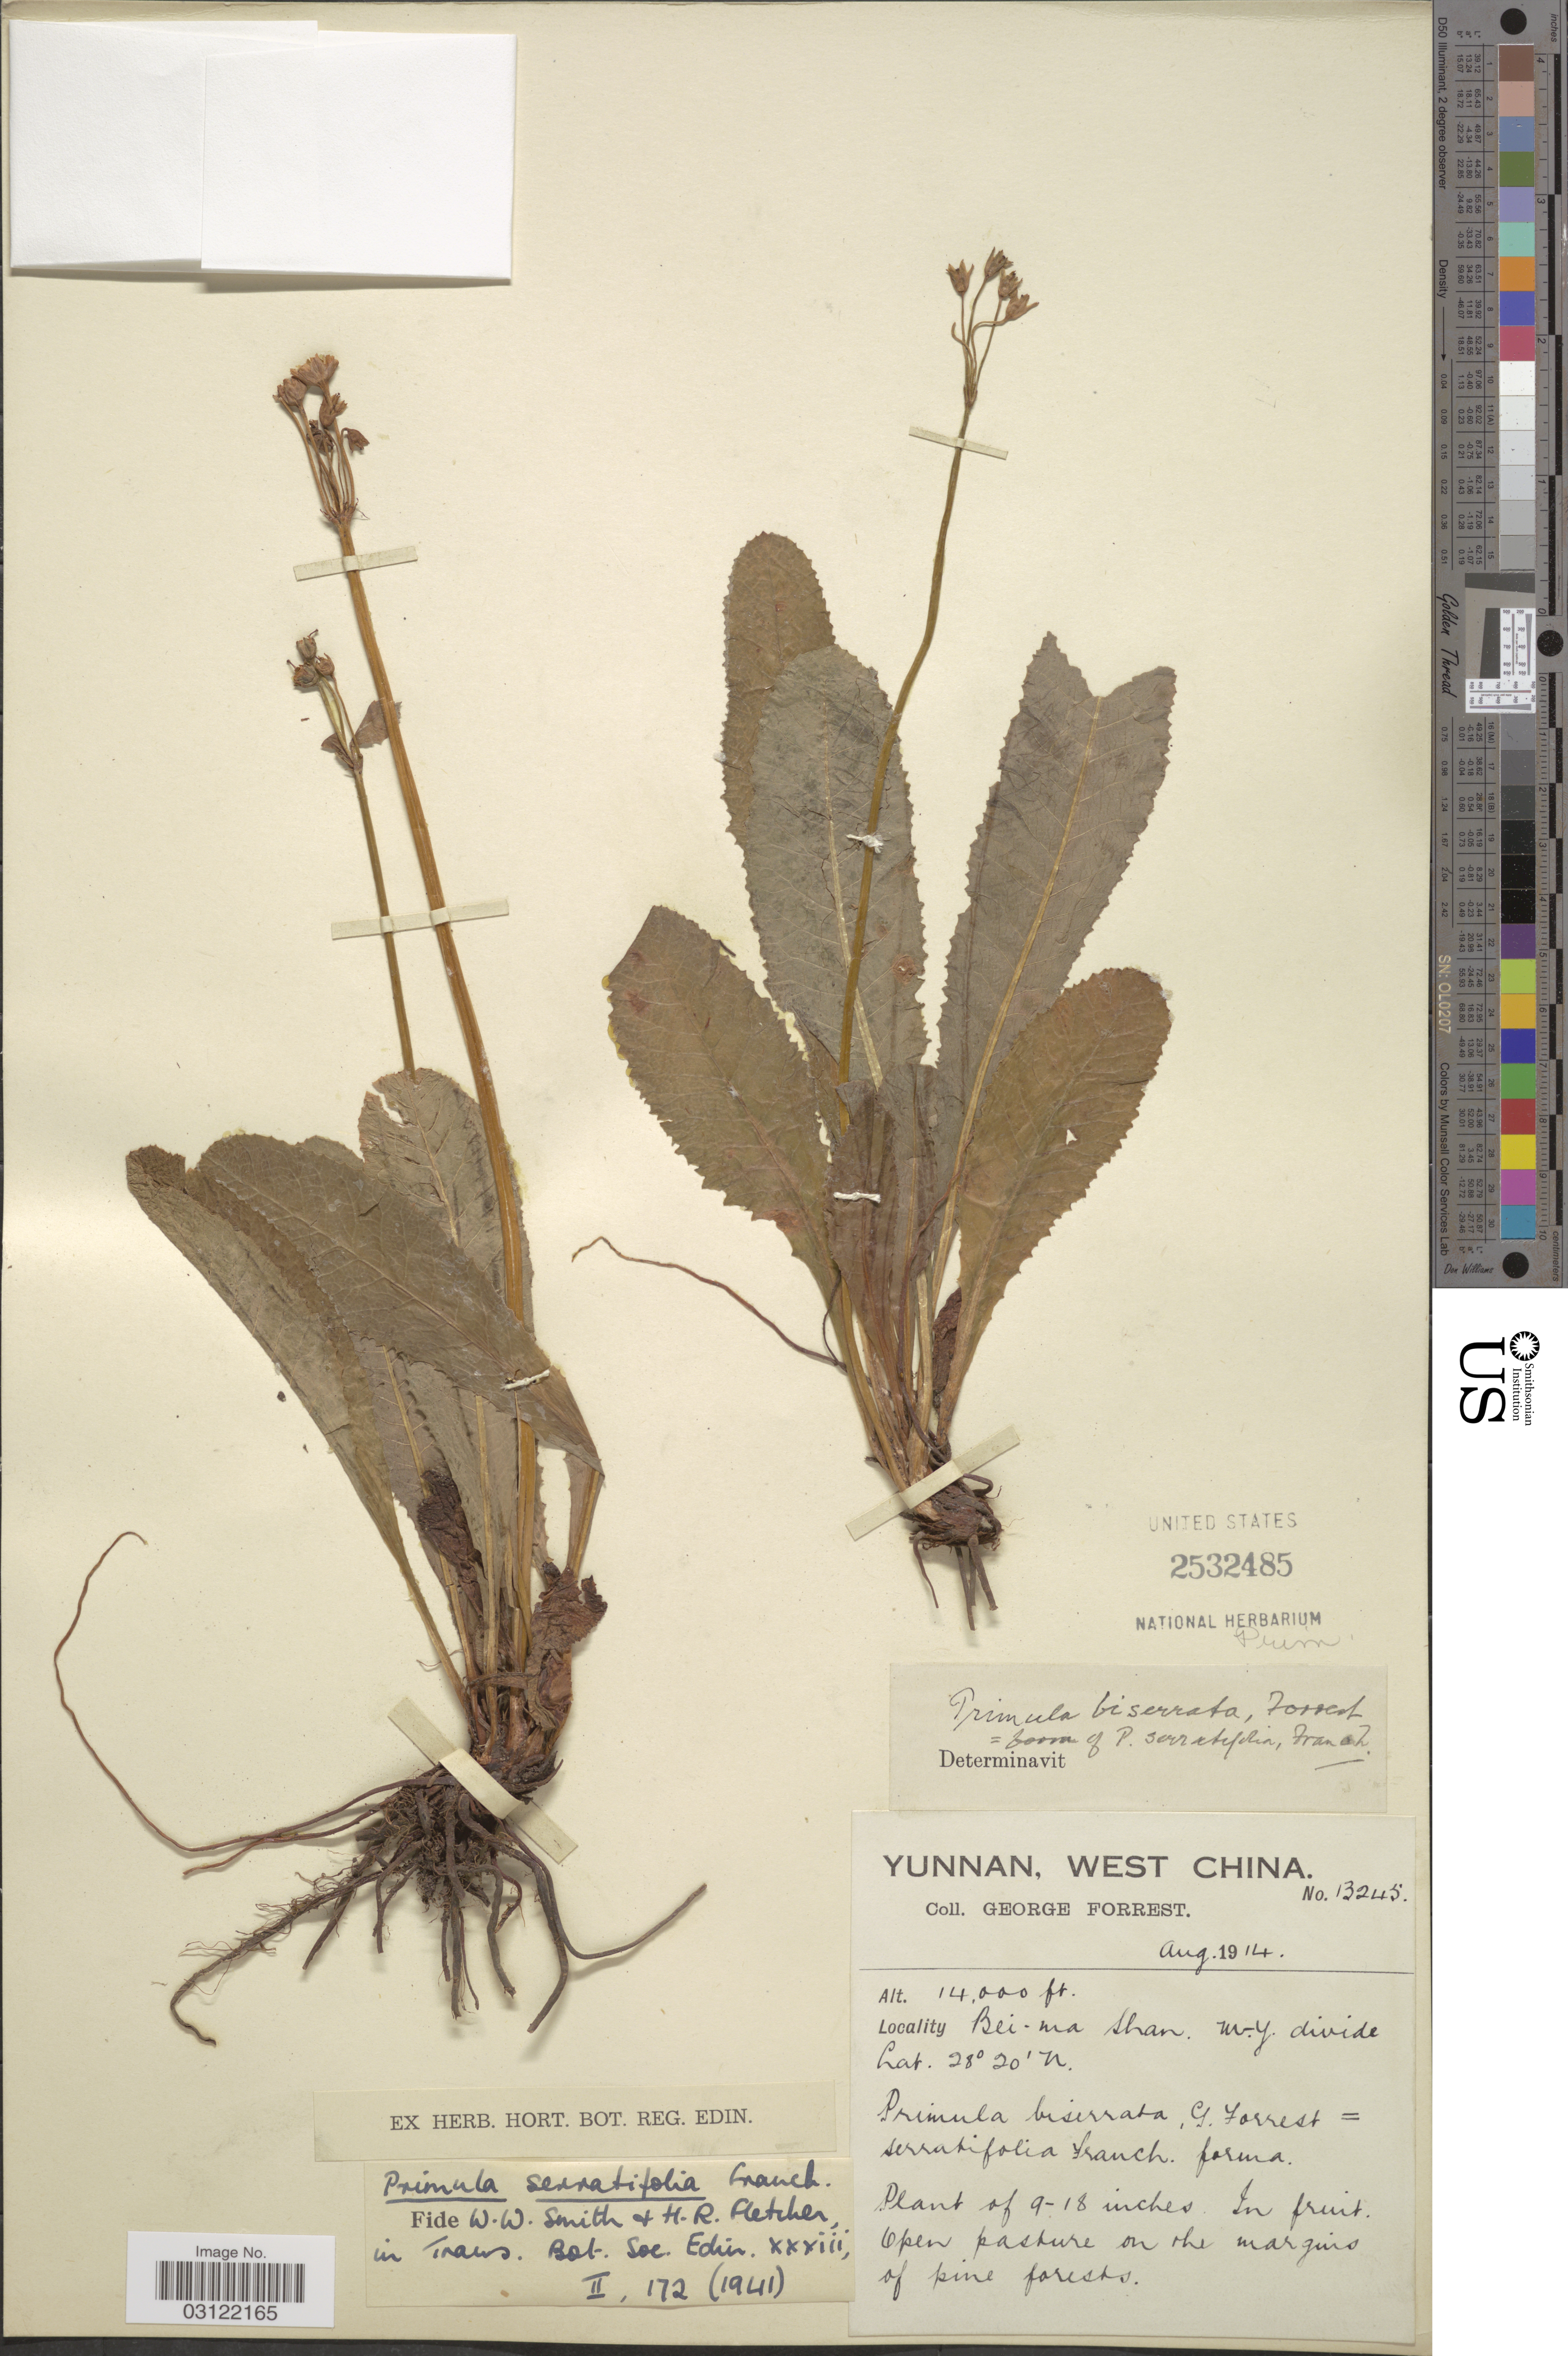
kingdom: Plantae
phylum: Tracheophyta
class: Magnoliopsida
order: Ericales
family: Primulaceae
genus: Primula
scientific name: Primula serratifolia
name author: Franch.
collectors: G. Forrest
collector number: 13245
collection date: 1914-08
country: China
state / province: Yunnan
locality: West China. Bei-ma Shan. M.Y. divide.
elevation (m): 4267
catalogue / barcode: US 2532485